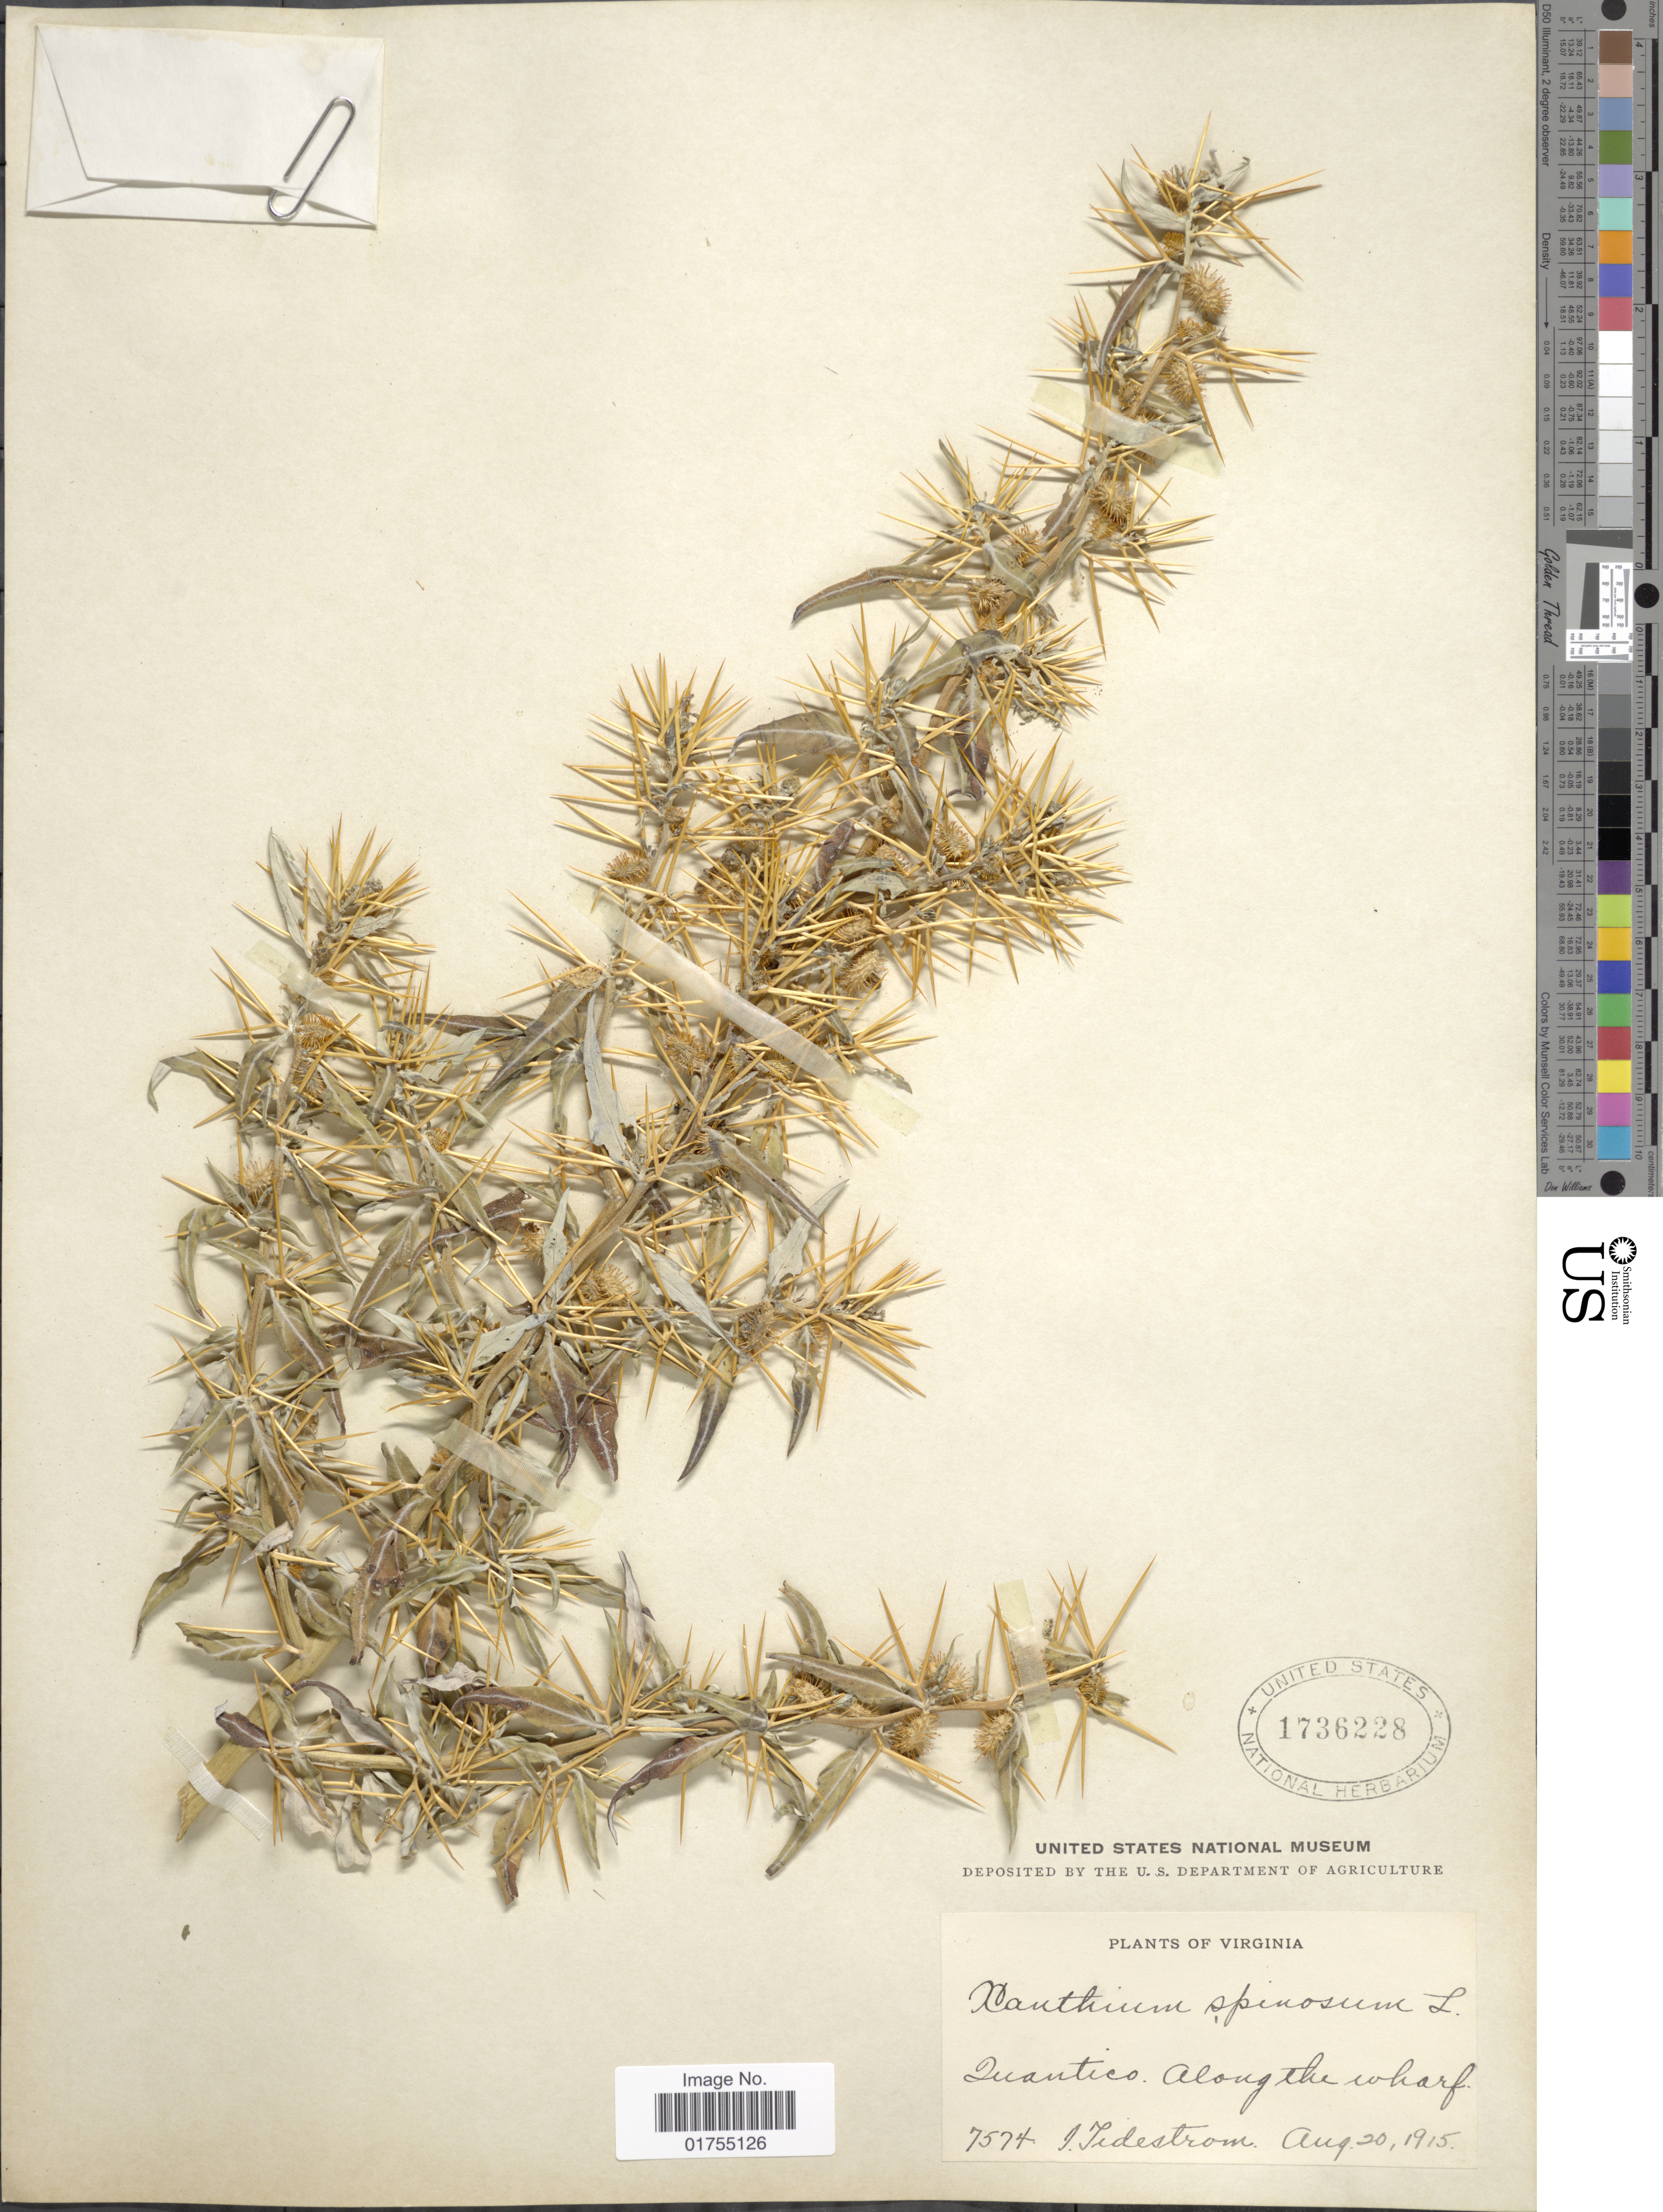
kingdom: Plantae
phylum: Tracheophyta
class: Magnoliopsida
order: Asterales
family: Asteraceae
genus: Xanthium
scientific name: Xanthium spinosum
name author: L.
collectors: I. F. Tidestrom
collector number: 7574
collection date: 1915-08-20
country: United States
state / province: Virginia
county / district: Prince William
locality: Quantico. Along the wharf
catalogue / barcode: US 1736228